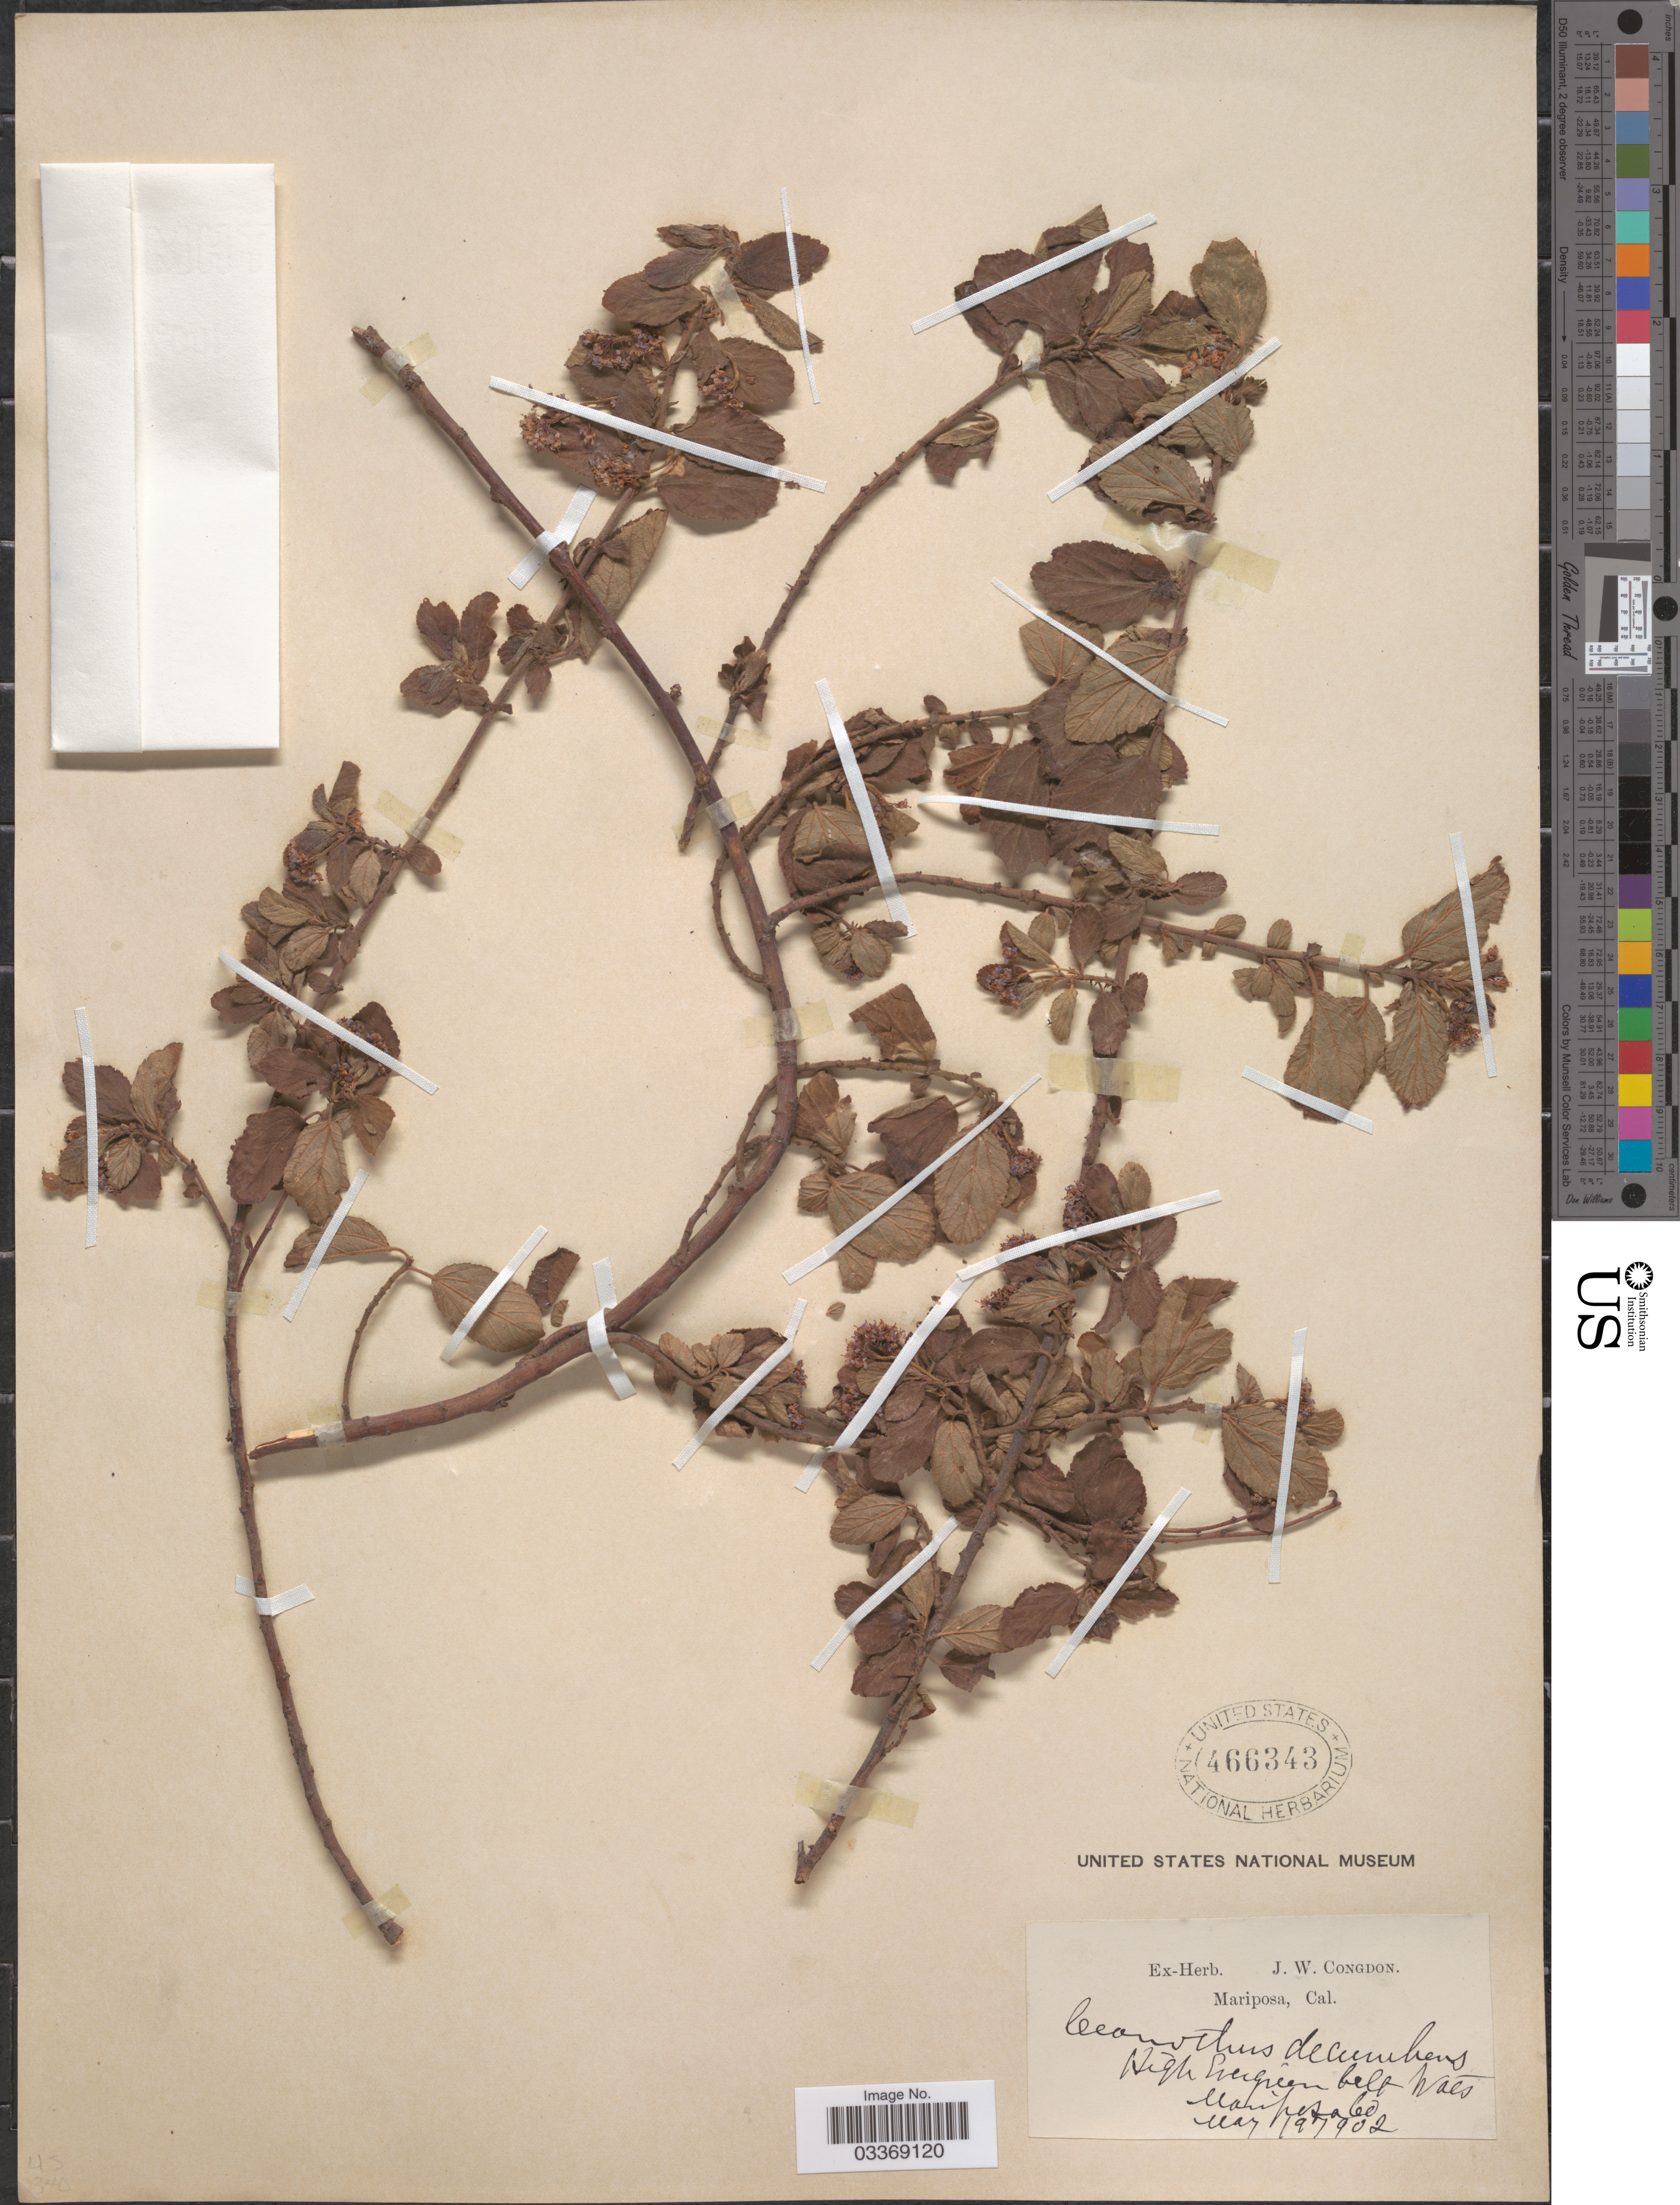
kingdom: Plantae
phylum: Tracheophyta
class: Magnoliopsida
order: Rosales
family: Rhamnaceae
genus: Ceanothus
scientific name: Ceanothus decumbens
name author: S. Watson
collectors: ex herb. J. W. Congdon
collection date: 1902-05-19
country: United States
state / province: California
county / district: Mariposa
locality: Mariposa Co.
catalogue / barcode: US 466343